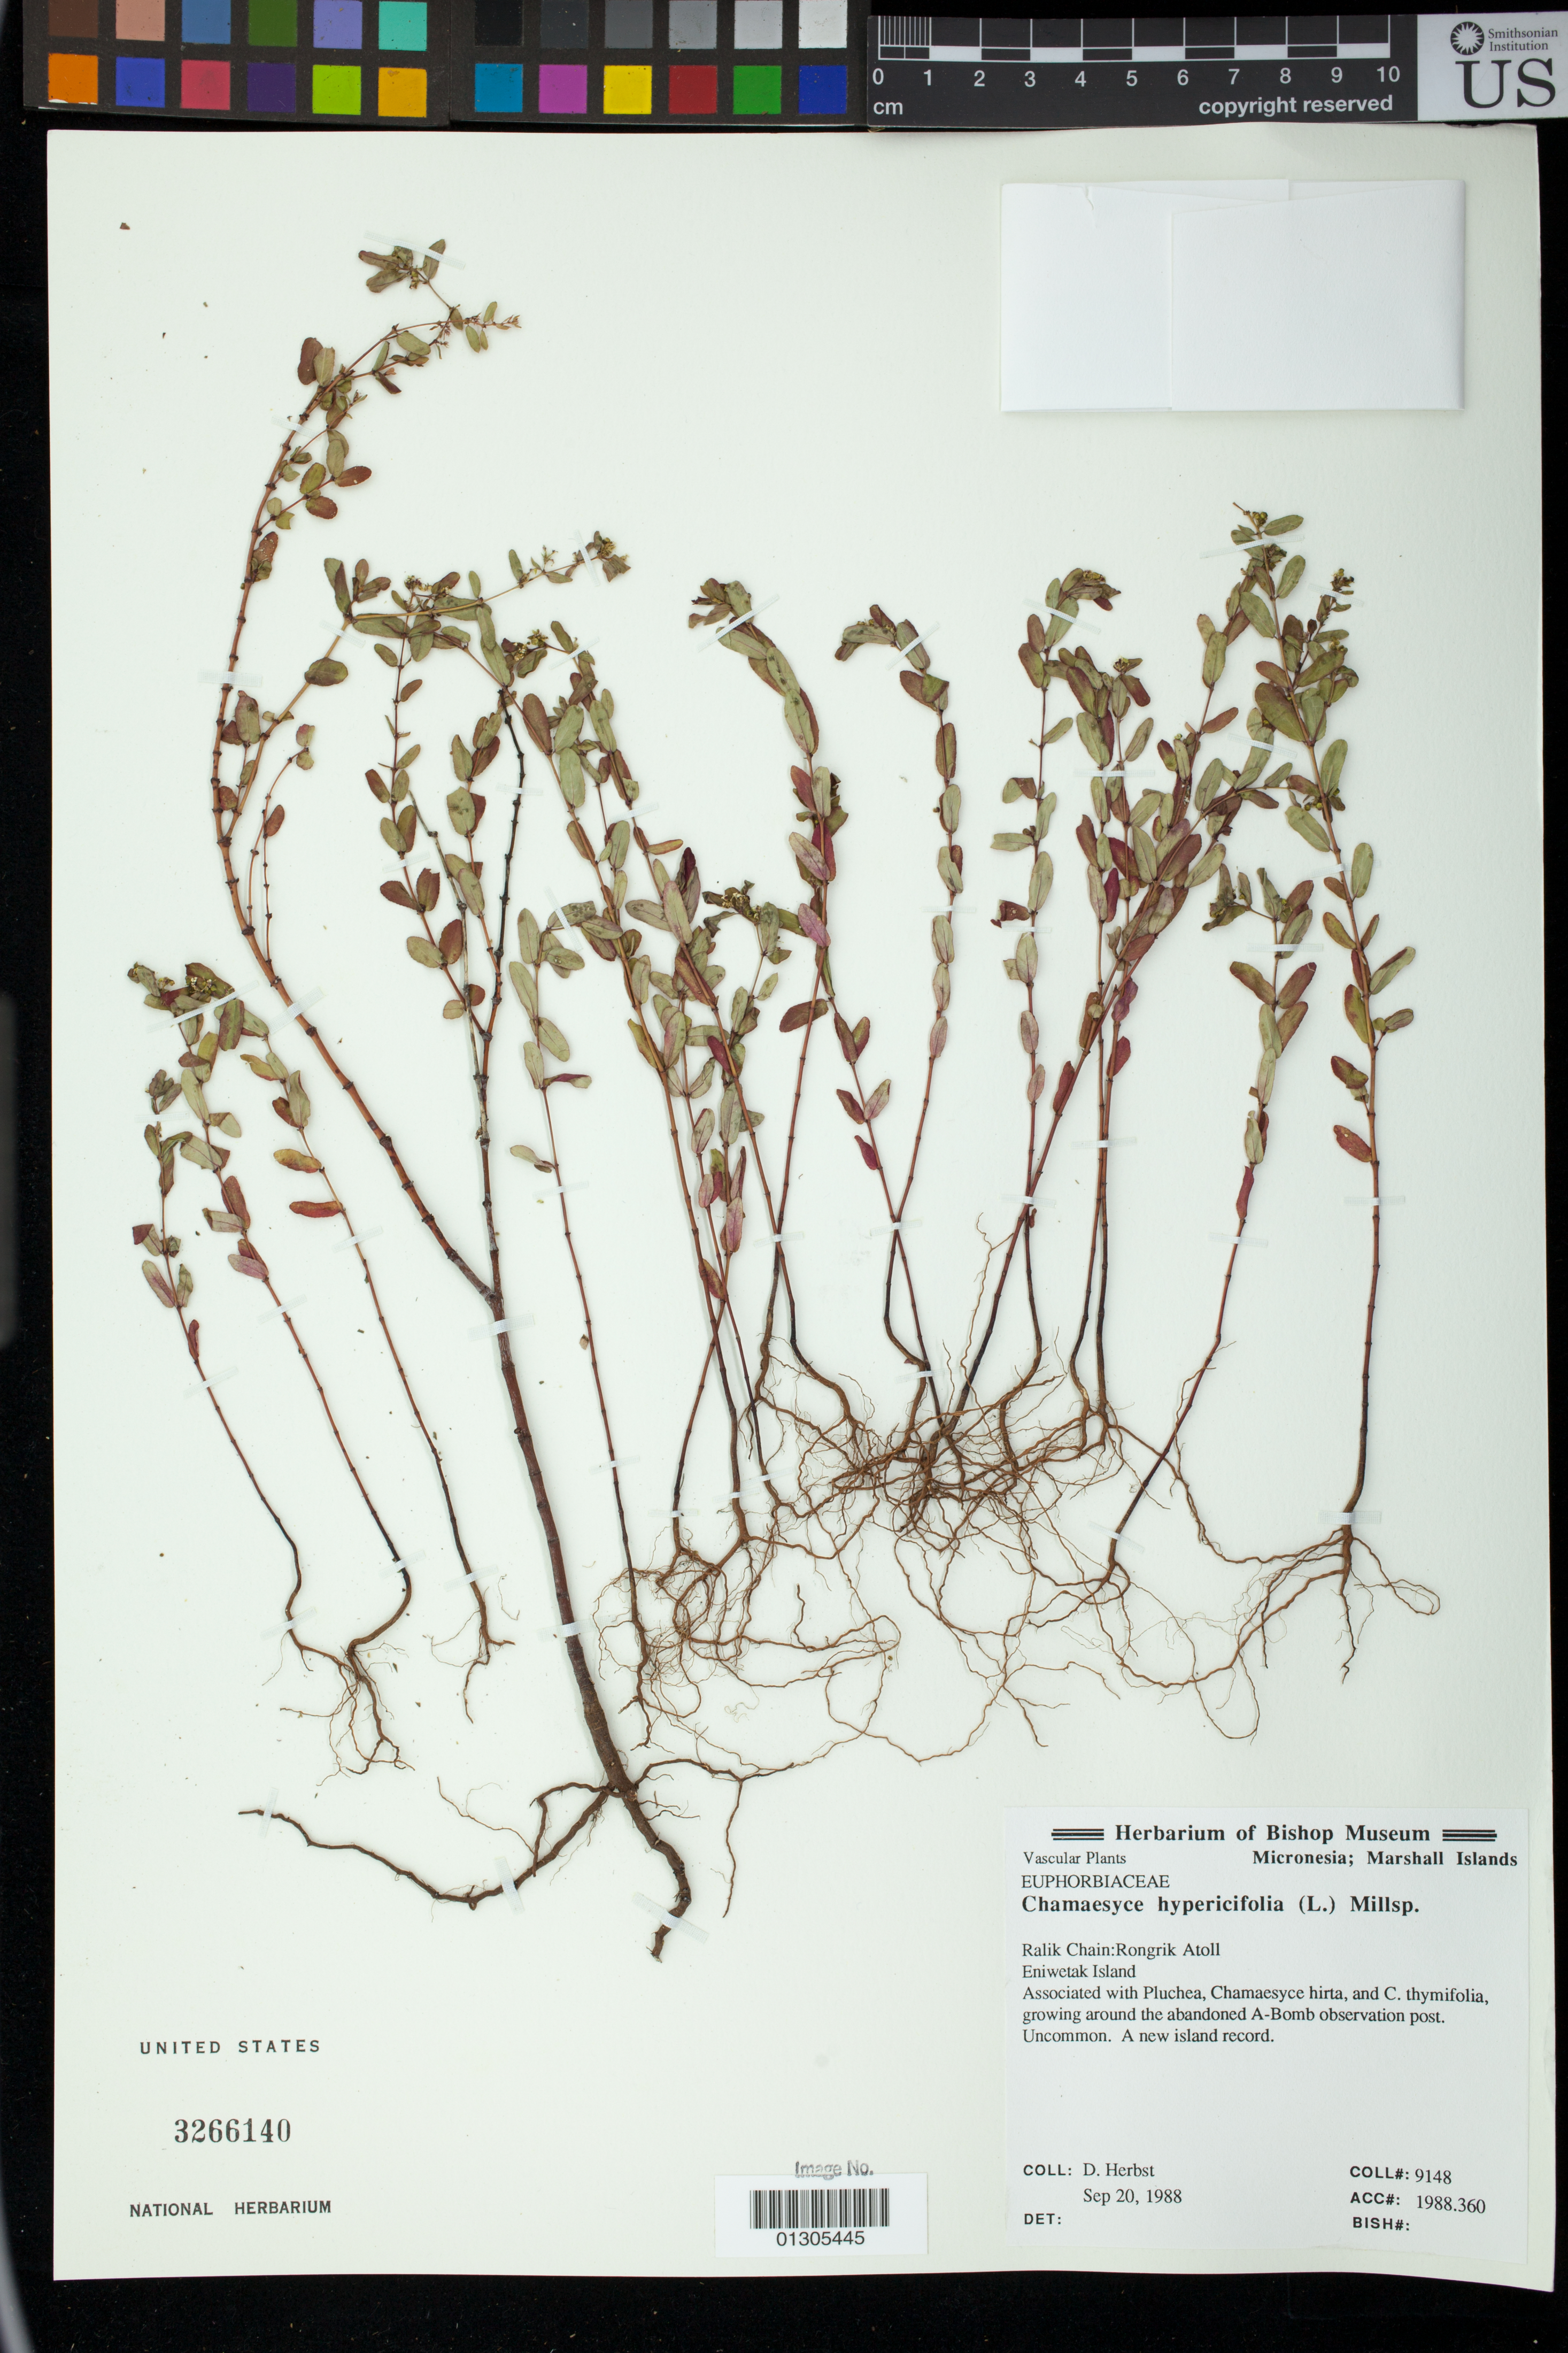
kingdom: Plantae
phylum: Tracheophyta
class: Magnoliopsida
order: Malpighiales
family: Euphorbiaceae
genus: Euphorbia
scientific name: Euphorbia hypericifolia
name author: L.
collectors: D. R. Herbst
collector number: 9148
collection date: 1988-09-20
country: Marshall Islands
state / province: Rongrik Atoll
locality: Eniwetak Island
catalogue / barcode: US 3266140